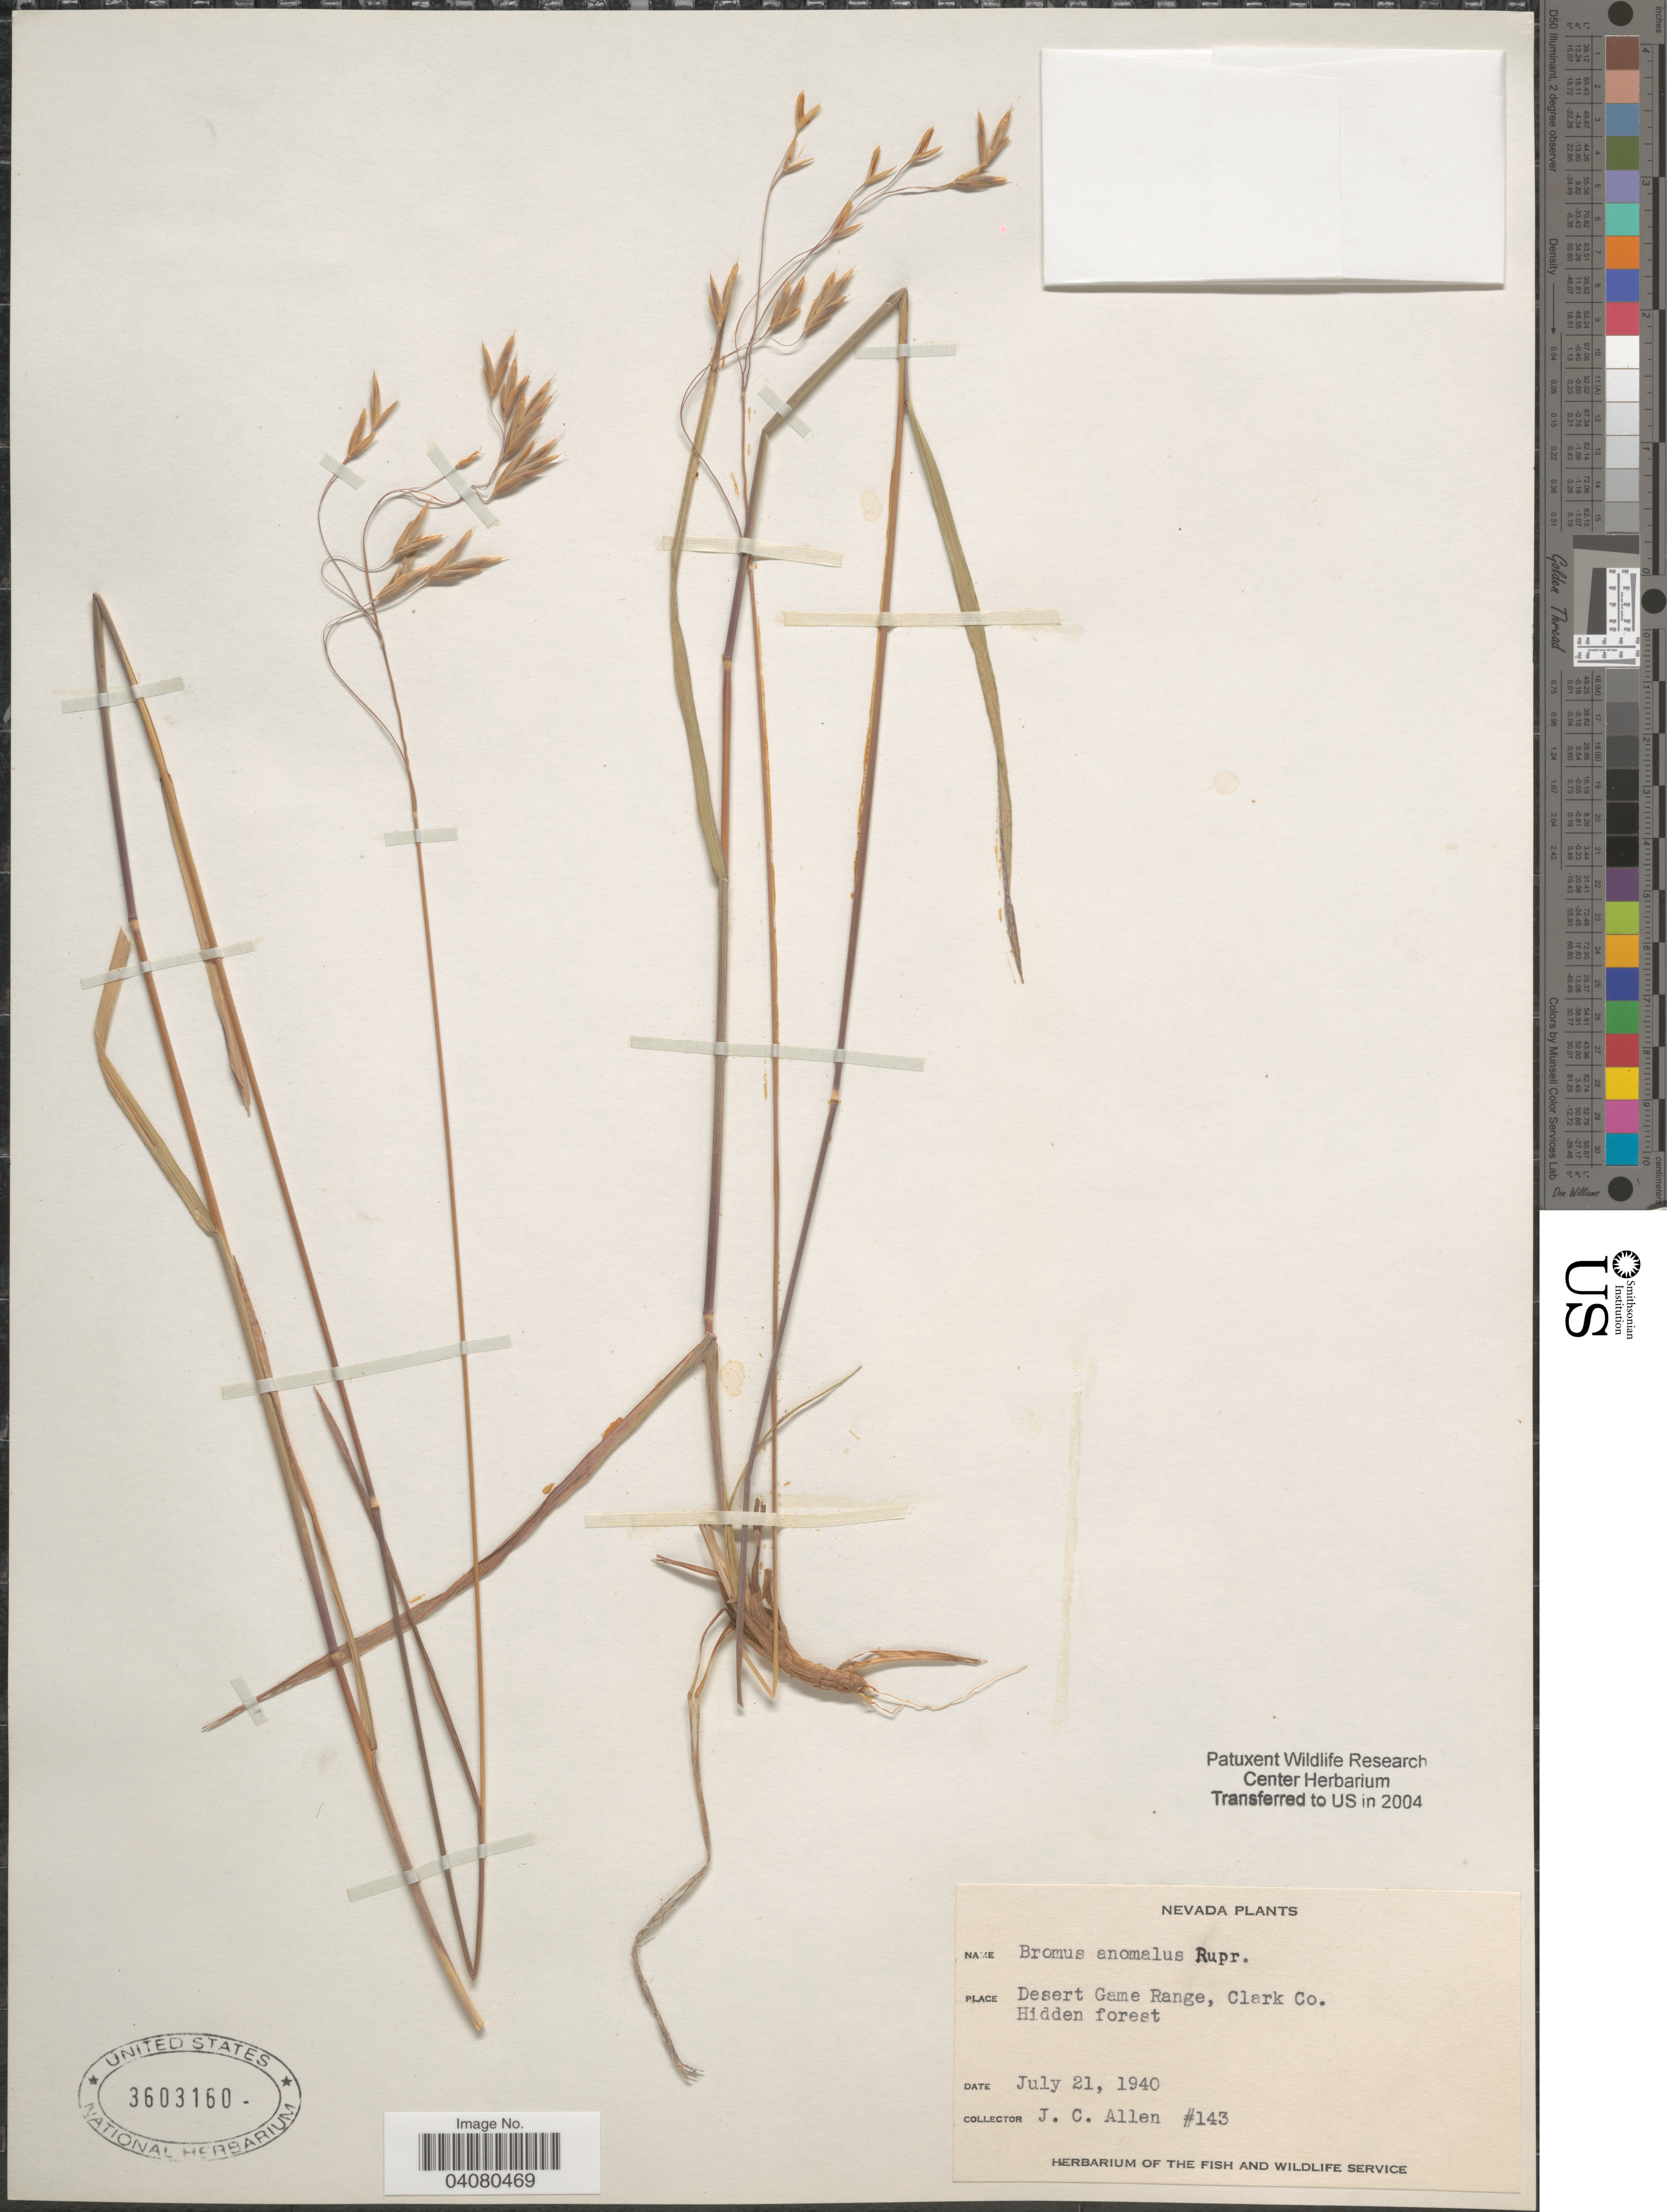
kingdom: Plantae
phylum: Tracheophyta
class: Liliopsida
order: Poales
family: Poaceae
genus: Bromus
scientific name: Bromus anomalus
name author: Rupr. ex E. Fourn.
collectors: J. C. Allen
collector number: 143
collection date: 1940-07-21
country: United States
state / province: Nevada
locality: Desert Game Range, Clark Co. Hidden forest.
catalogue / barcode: US 3603160